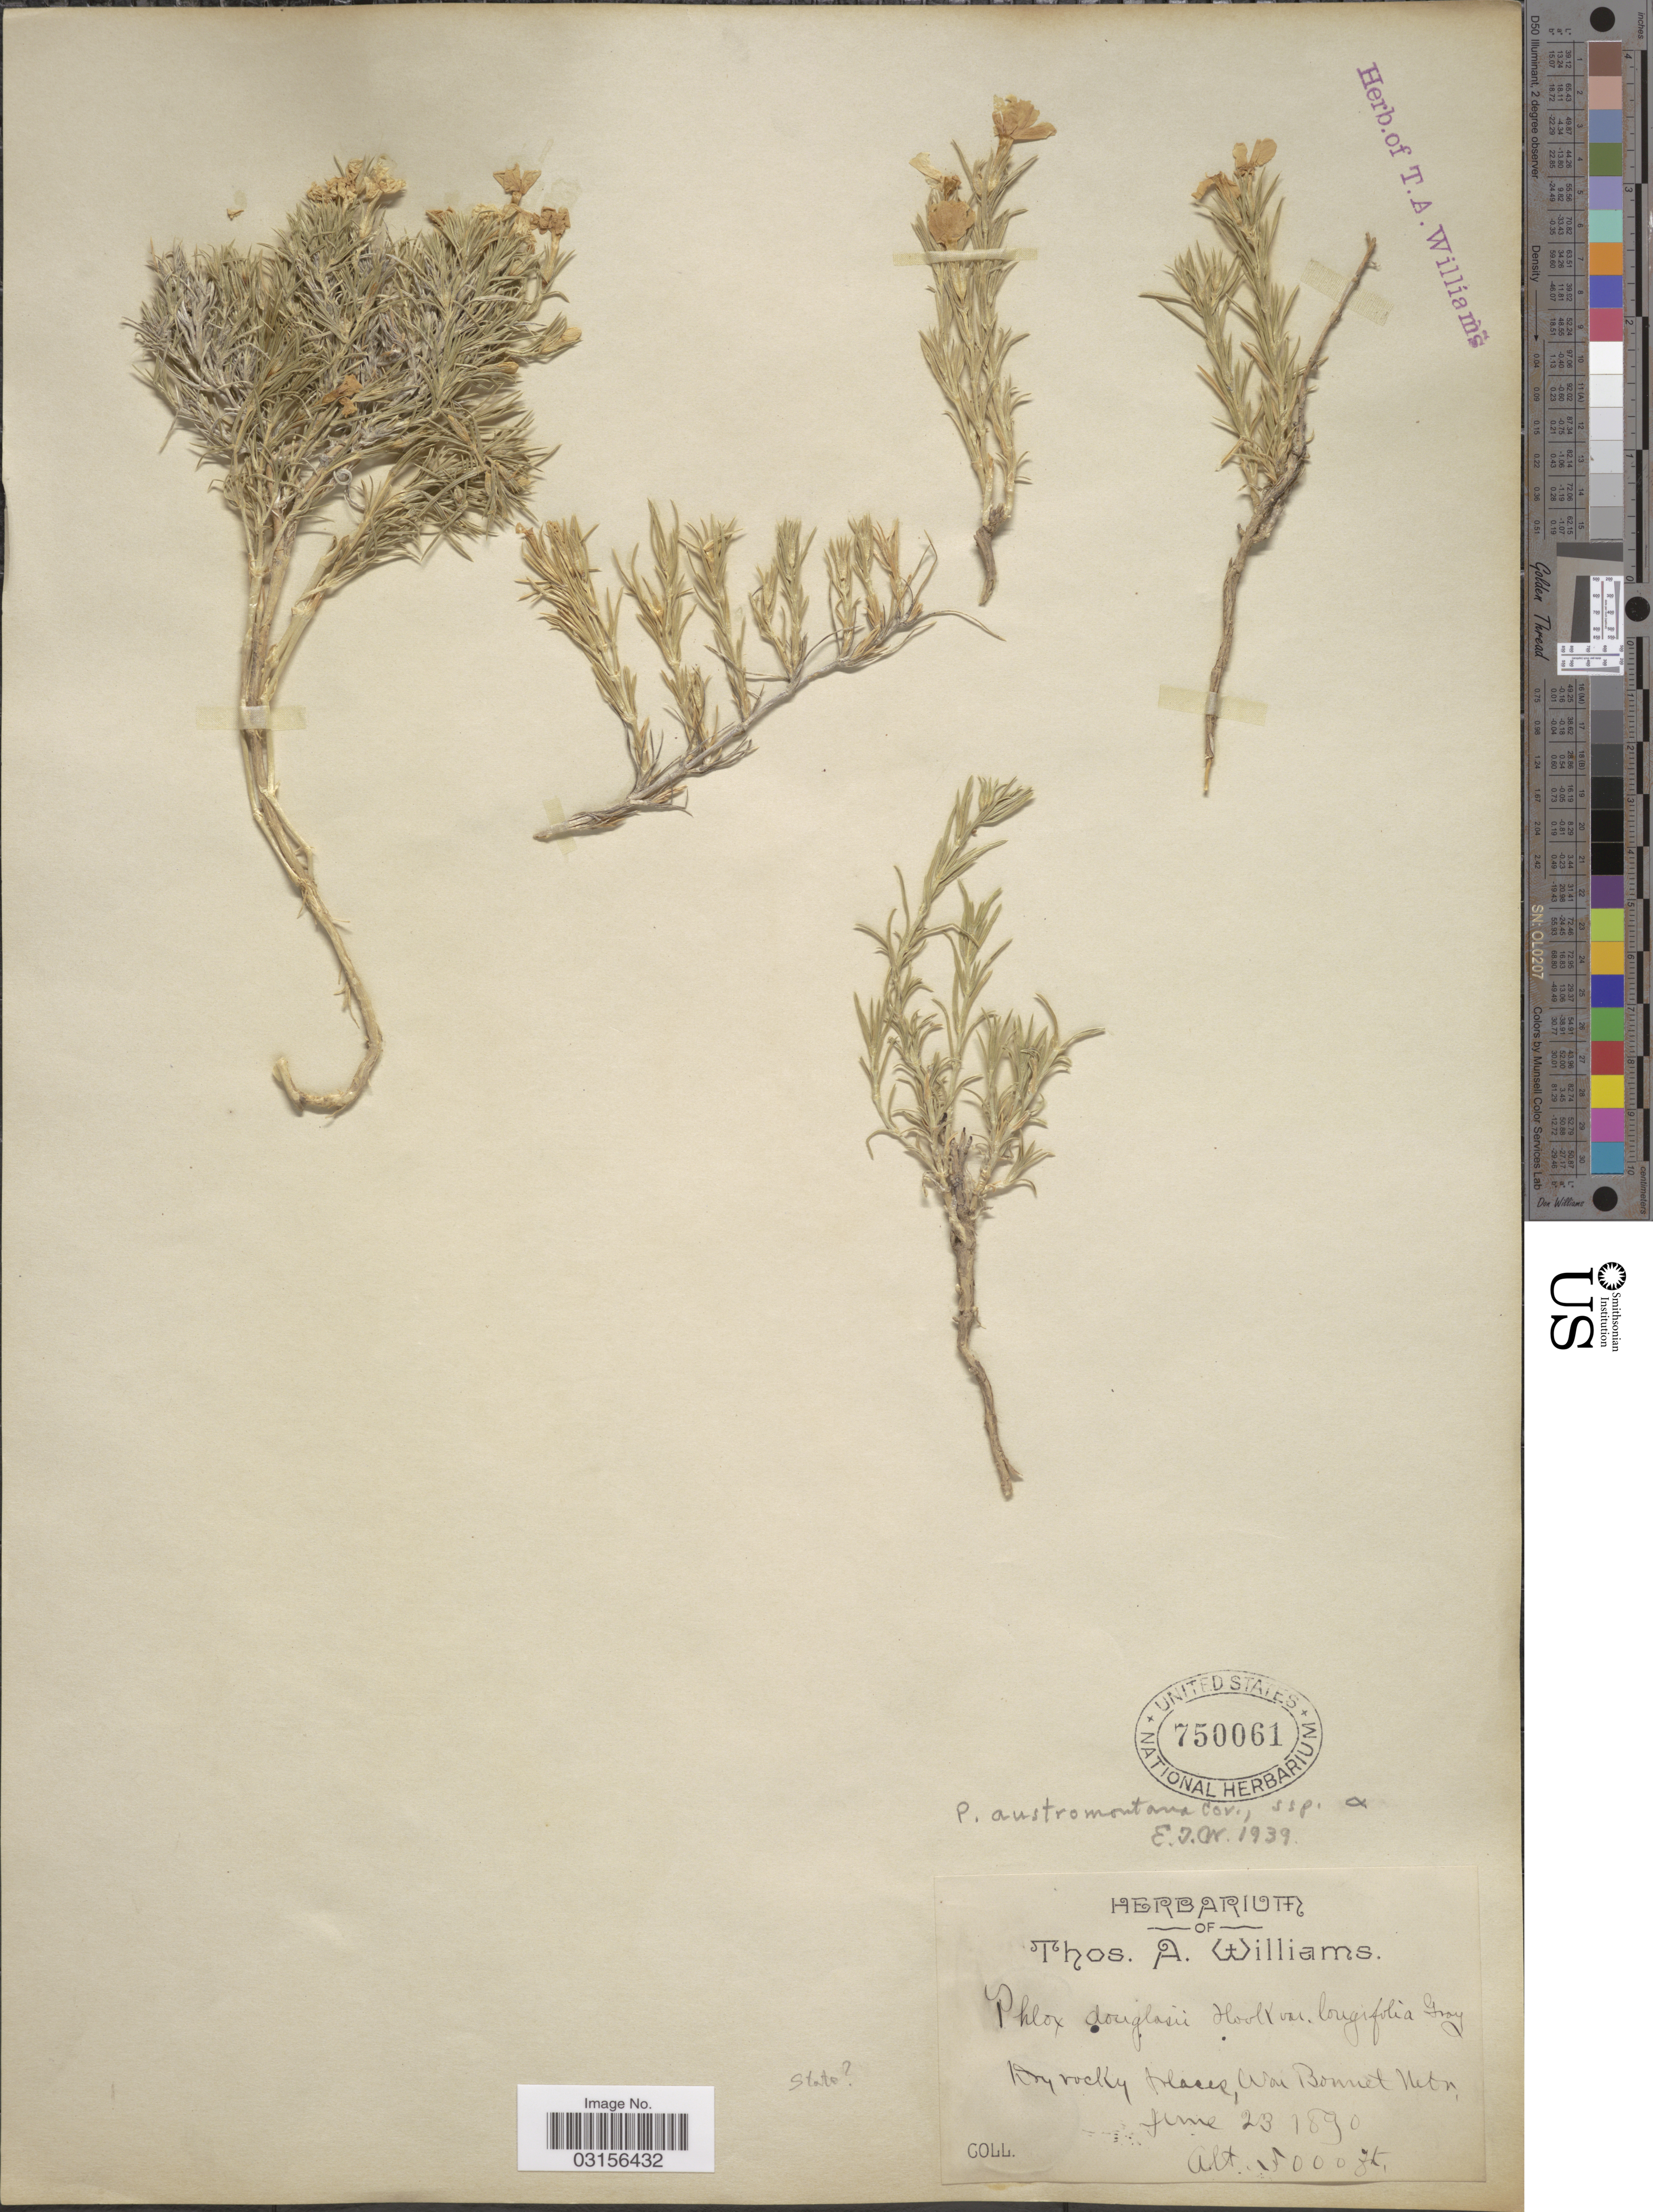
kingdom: Plantae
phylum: Tracheophyta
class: Magnoliopsida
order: Ericales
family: Polemoniaceae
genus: Phlox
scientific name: Phlox diffusa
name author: Benth.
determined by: Mayfield, M. H.; Ferguson, C. J.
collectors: ex herb. Thos. A. Williams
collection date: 1890-06-23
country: United States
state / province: Wyoming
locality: War Bonnet Mtn.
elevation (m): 914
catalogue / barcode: US 750061